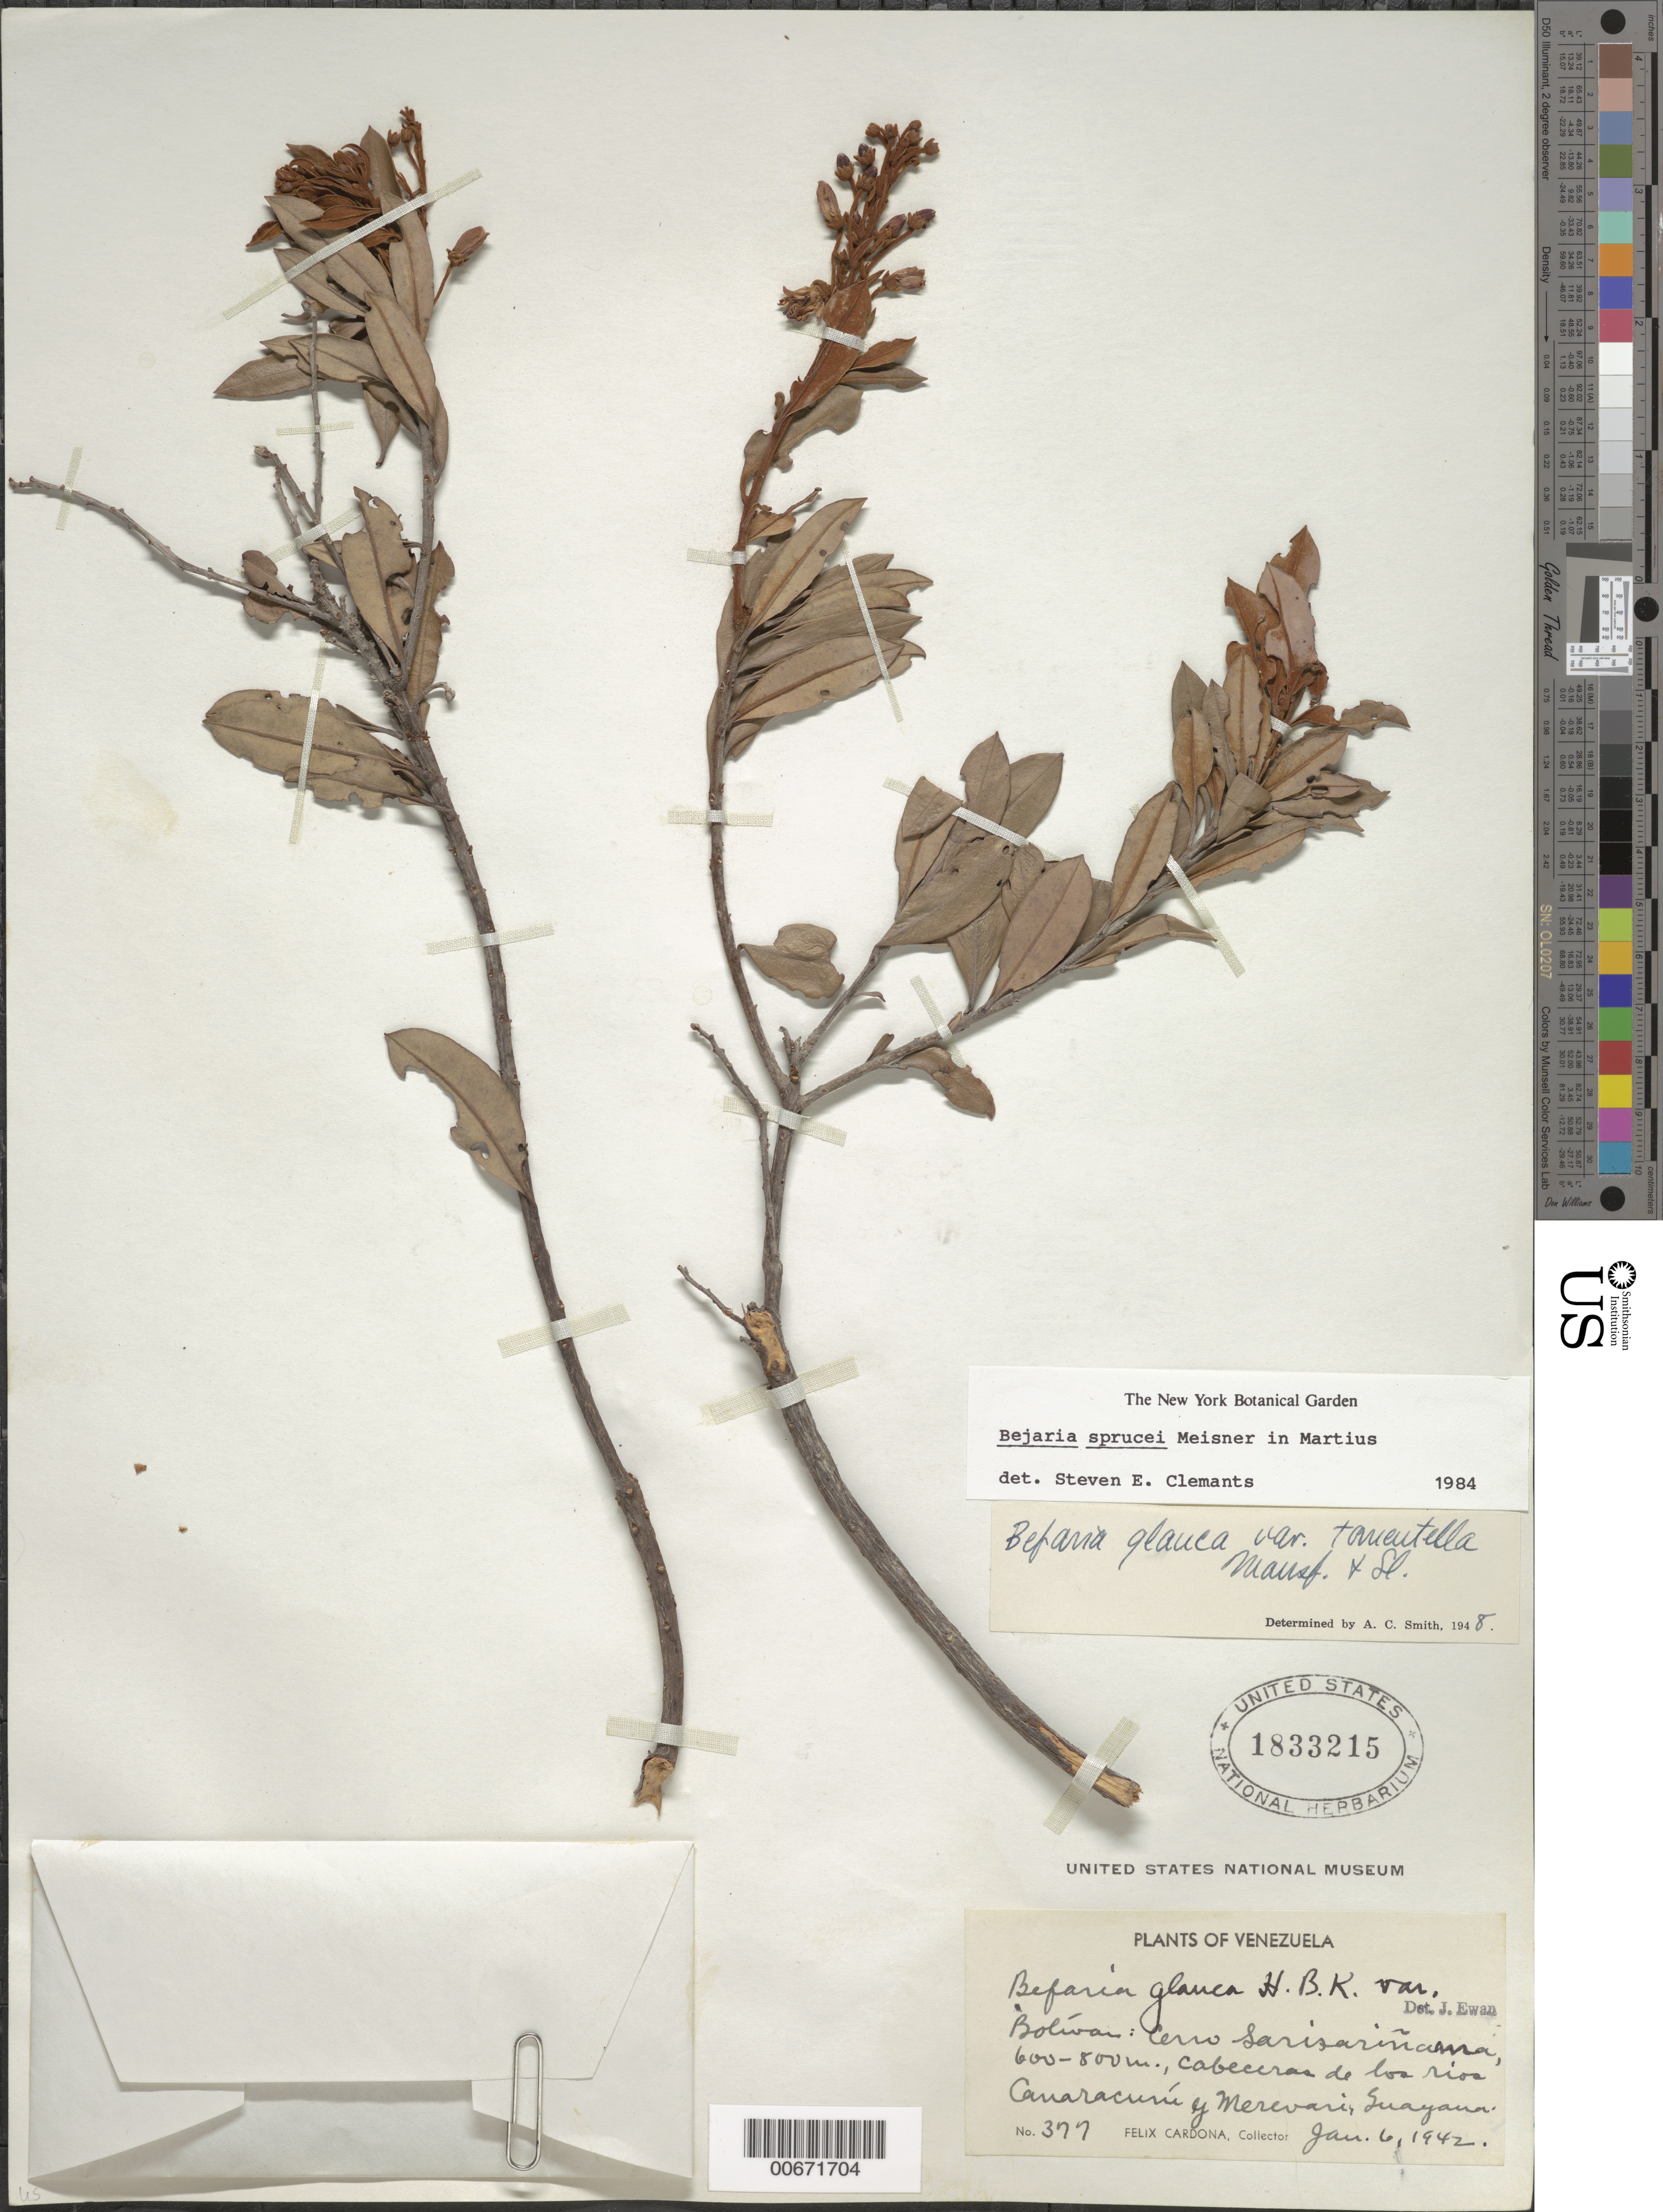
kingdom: Plantae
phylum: Tracheophyta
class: Magnoliopsida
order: Ericales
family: Ericaceae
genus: Bejaria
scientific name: Bejaria sprucei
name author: Meisn.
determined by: Clemants, S. E.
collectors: F. Cardona Puig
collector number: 377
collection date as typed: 6-Jan-42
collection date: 1942-01-06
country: Venezuela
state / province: Bolívar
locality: Cerro Sarisariñama, Ríos Canaracunú y Merevari, Alto Caura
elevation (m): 600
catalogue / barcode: US 1833215